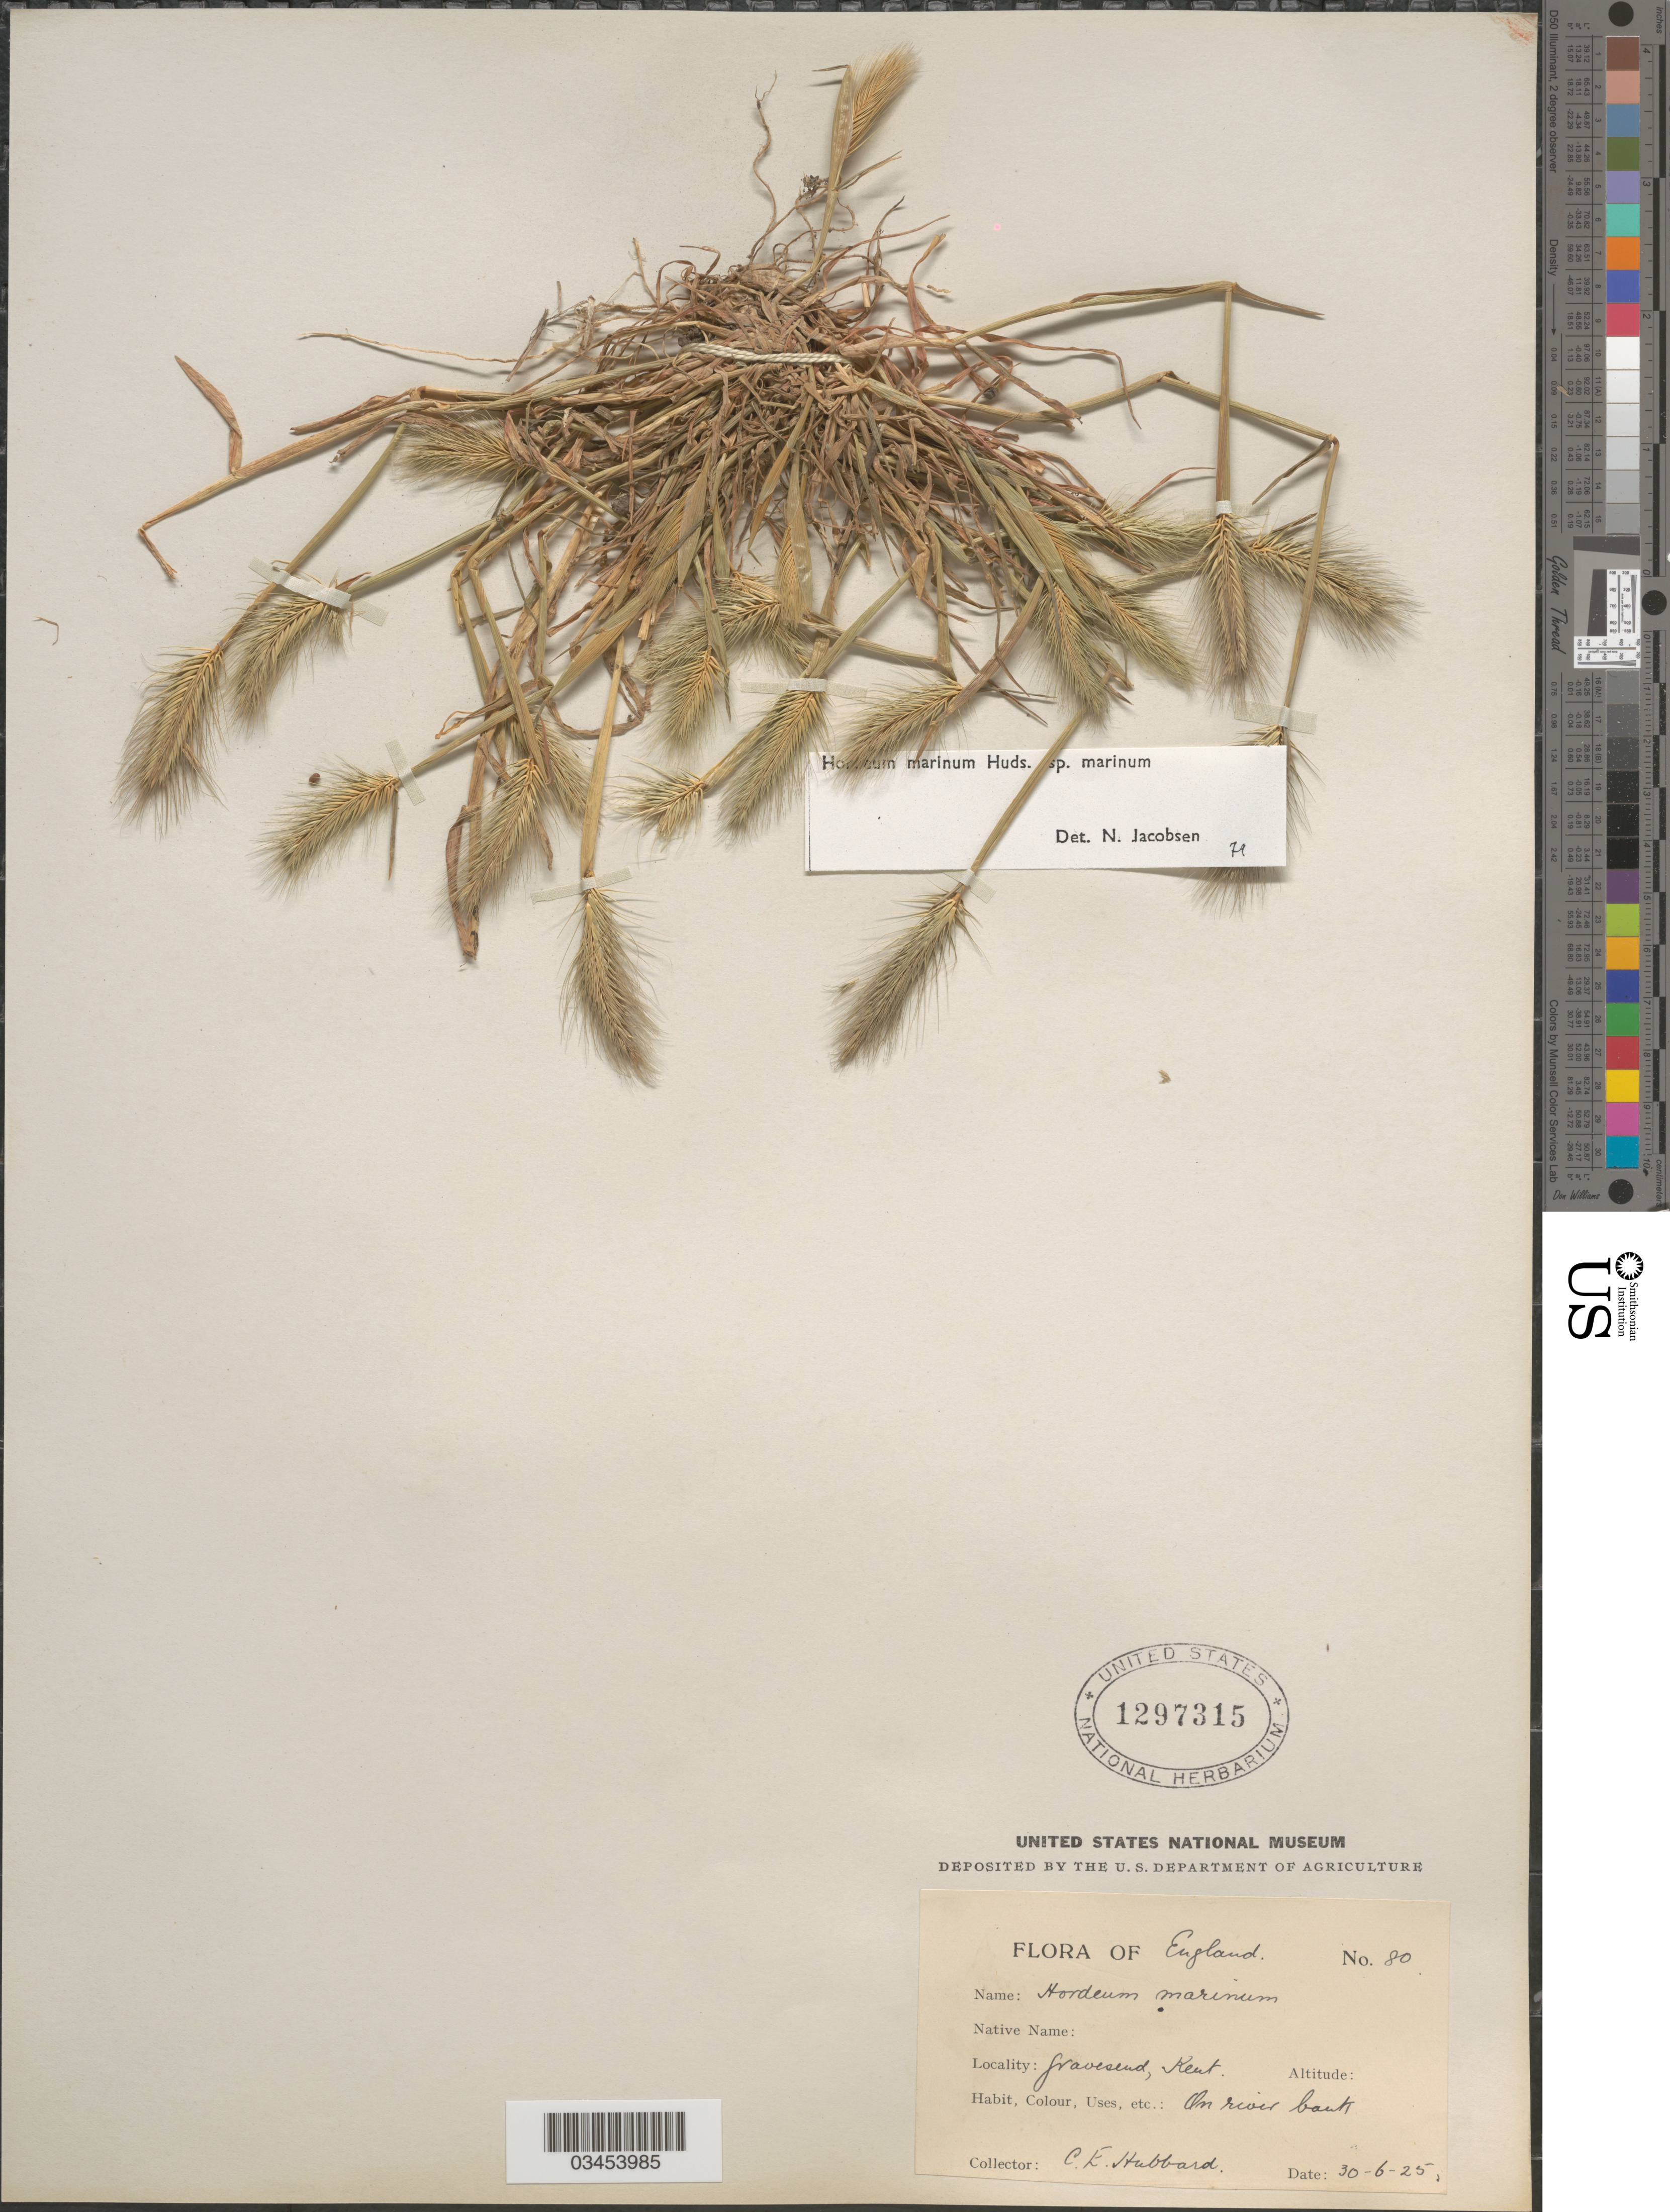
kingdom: Plantae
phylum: Tracheophyta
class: Liliopsida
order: Poales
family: Poaceae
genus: Hordeum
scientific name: Hordeum marinum subsp. marinum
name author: Huds.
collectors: C. E. Hubbard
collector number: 80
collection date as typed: Transcribed d/m/y: 30/6/25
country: United Kingdom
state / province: England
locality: Gravesend, Kent.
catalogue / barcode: US 1297315